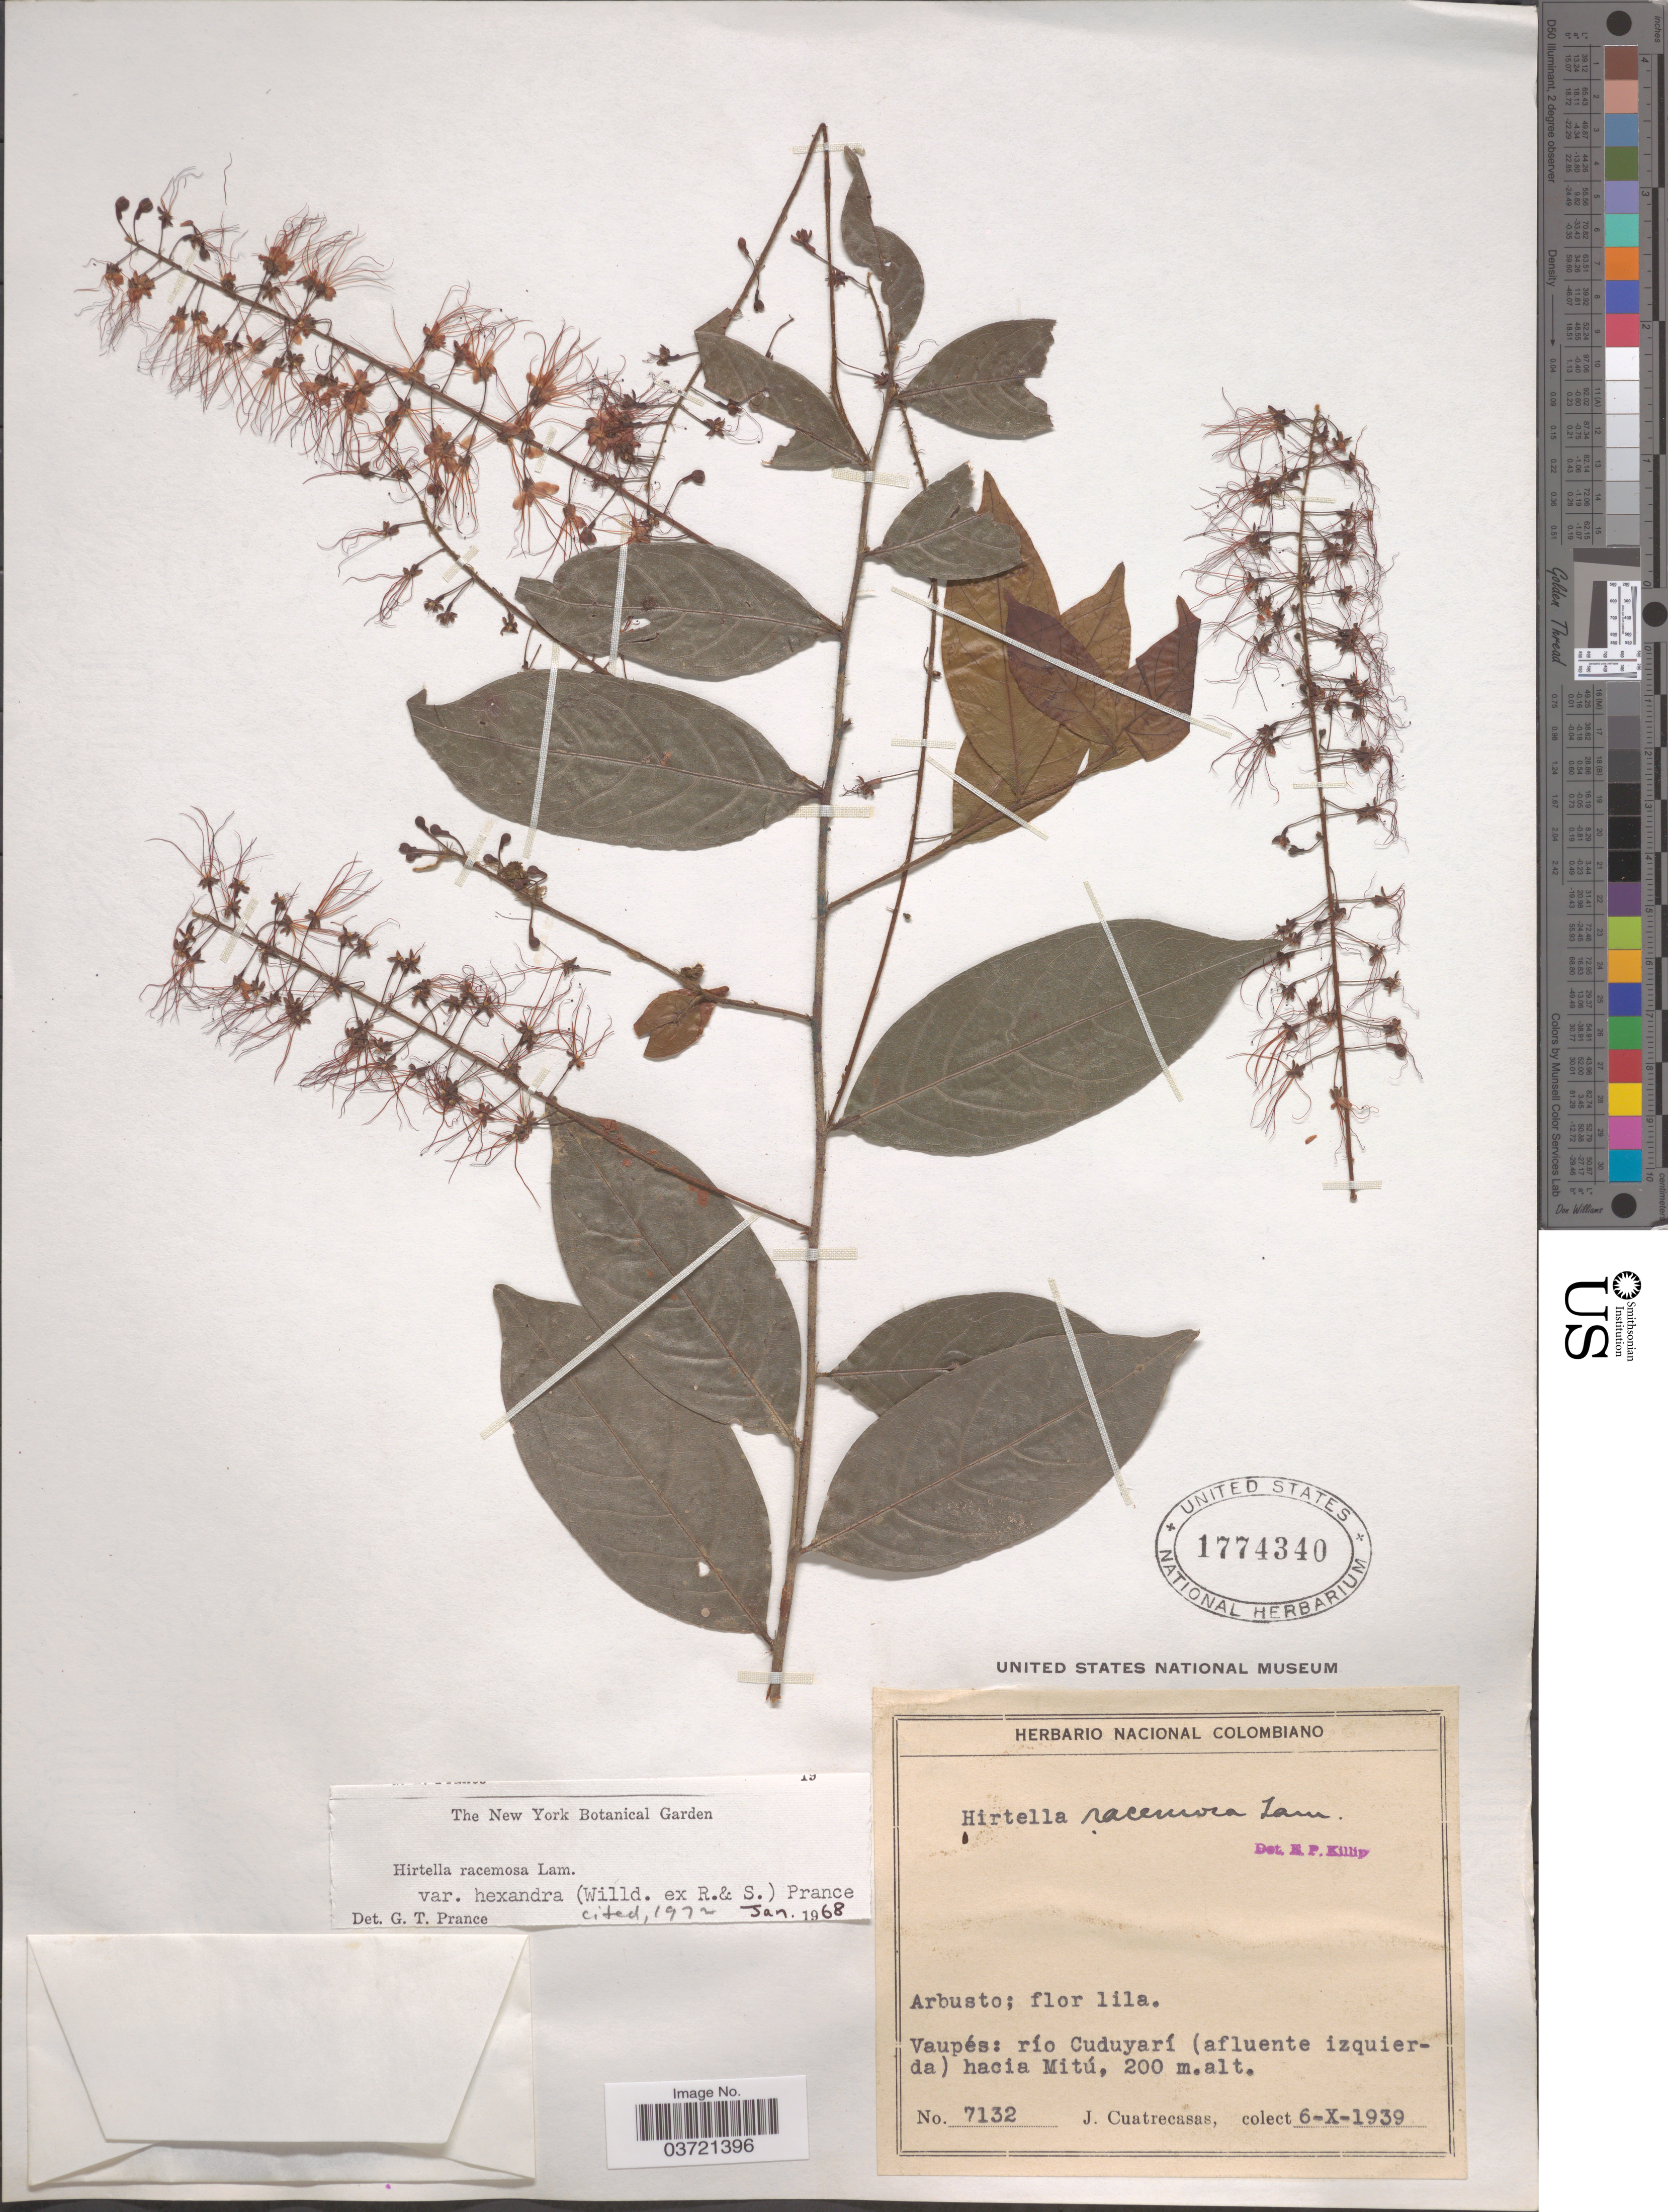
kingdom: Plantae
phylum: Tracheophyta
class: Magnoliopsida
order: Malpighiales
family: Chrysobalanaceae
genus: Hirtella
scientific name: Hirtella racemosa var. hexandra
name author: (Willd. ex Roem. & Schult.) Prance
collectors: J. Cuatrecasas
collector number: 7132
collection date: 1939-10-06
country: Colombia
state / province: Vaupés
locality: Río Cuduyarí (afluente izquierda) hacia Mitú.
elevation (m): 200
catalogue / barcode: US 1774340